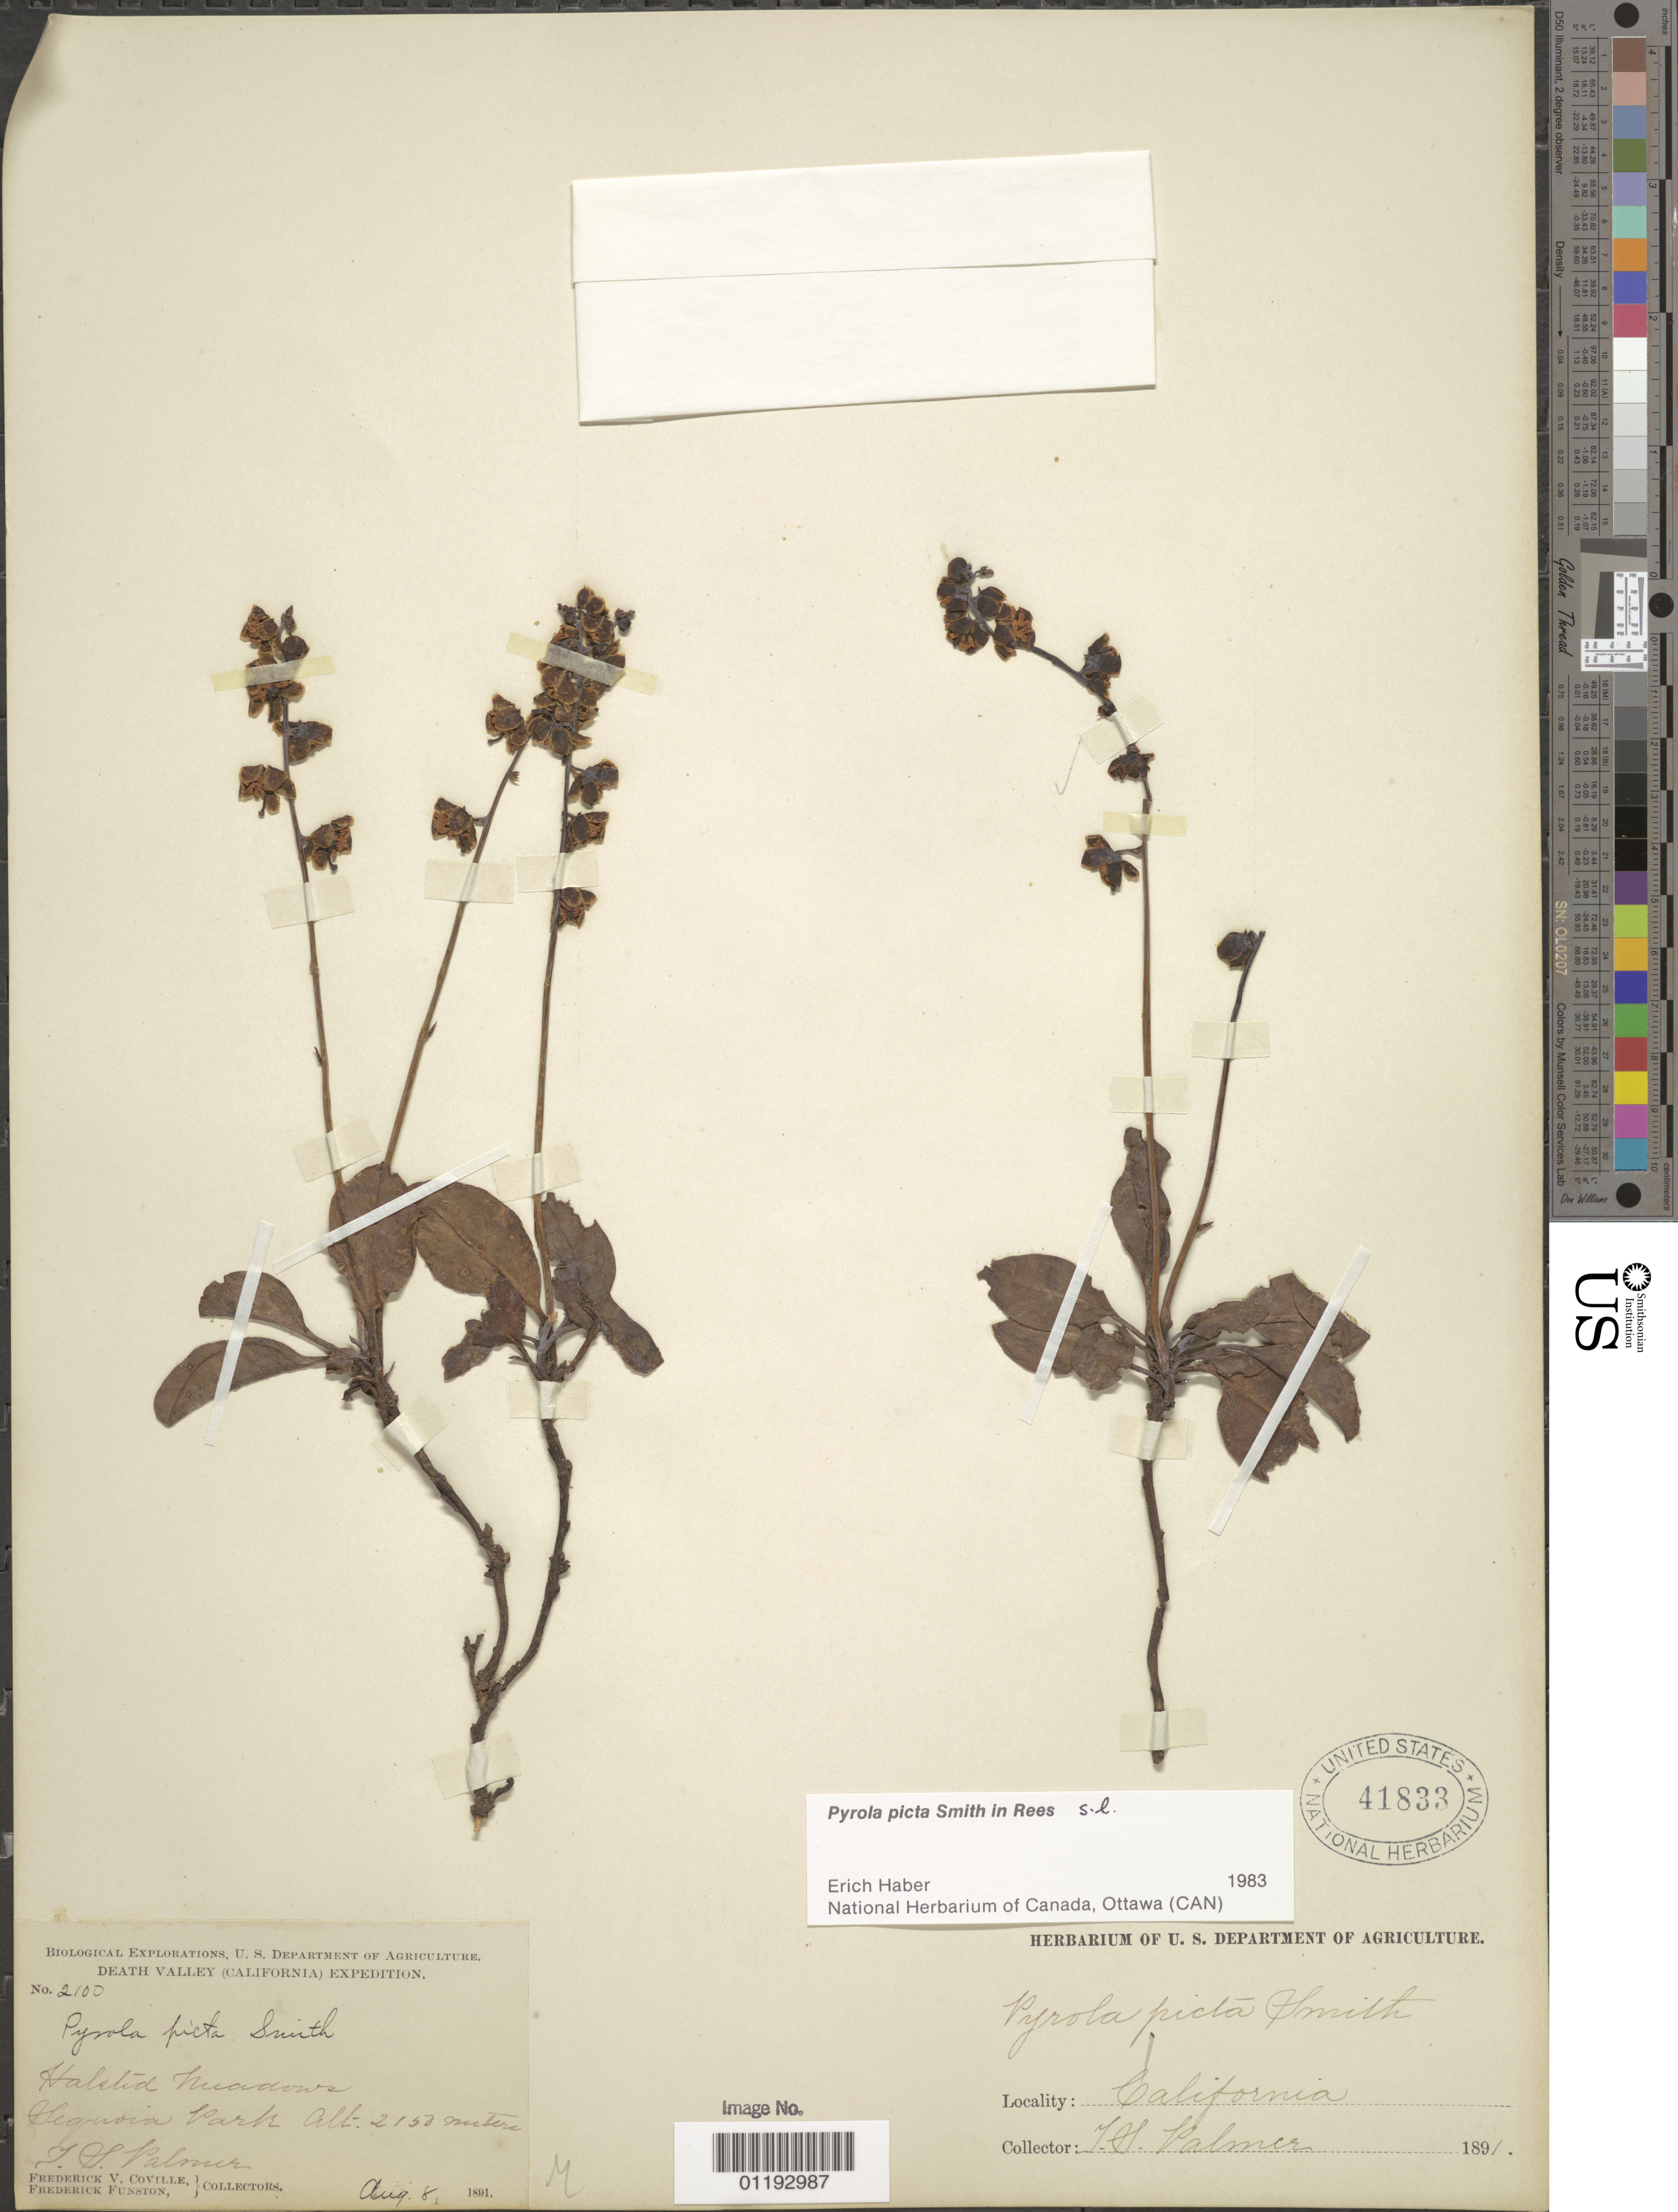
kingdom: Plantae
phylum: Tracheophyta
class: Magnoliopsida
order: Ericales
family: Ericaceae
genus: Pyrola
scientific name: Pyrola picta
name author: Sm. in Rees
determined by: Haber, E.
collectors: T. S. Palmer, F. V. Coville & F. Funston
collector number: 2100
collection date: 1891-08-08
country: United States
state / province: California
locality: Halstead Meadow, Sequoia Park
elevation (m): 655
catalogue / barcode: US 41833